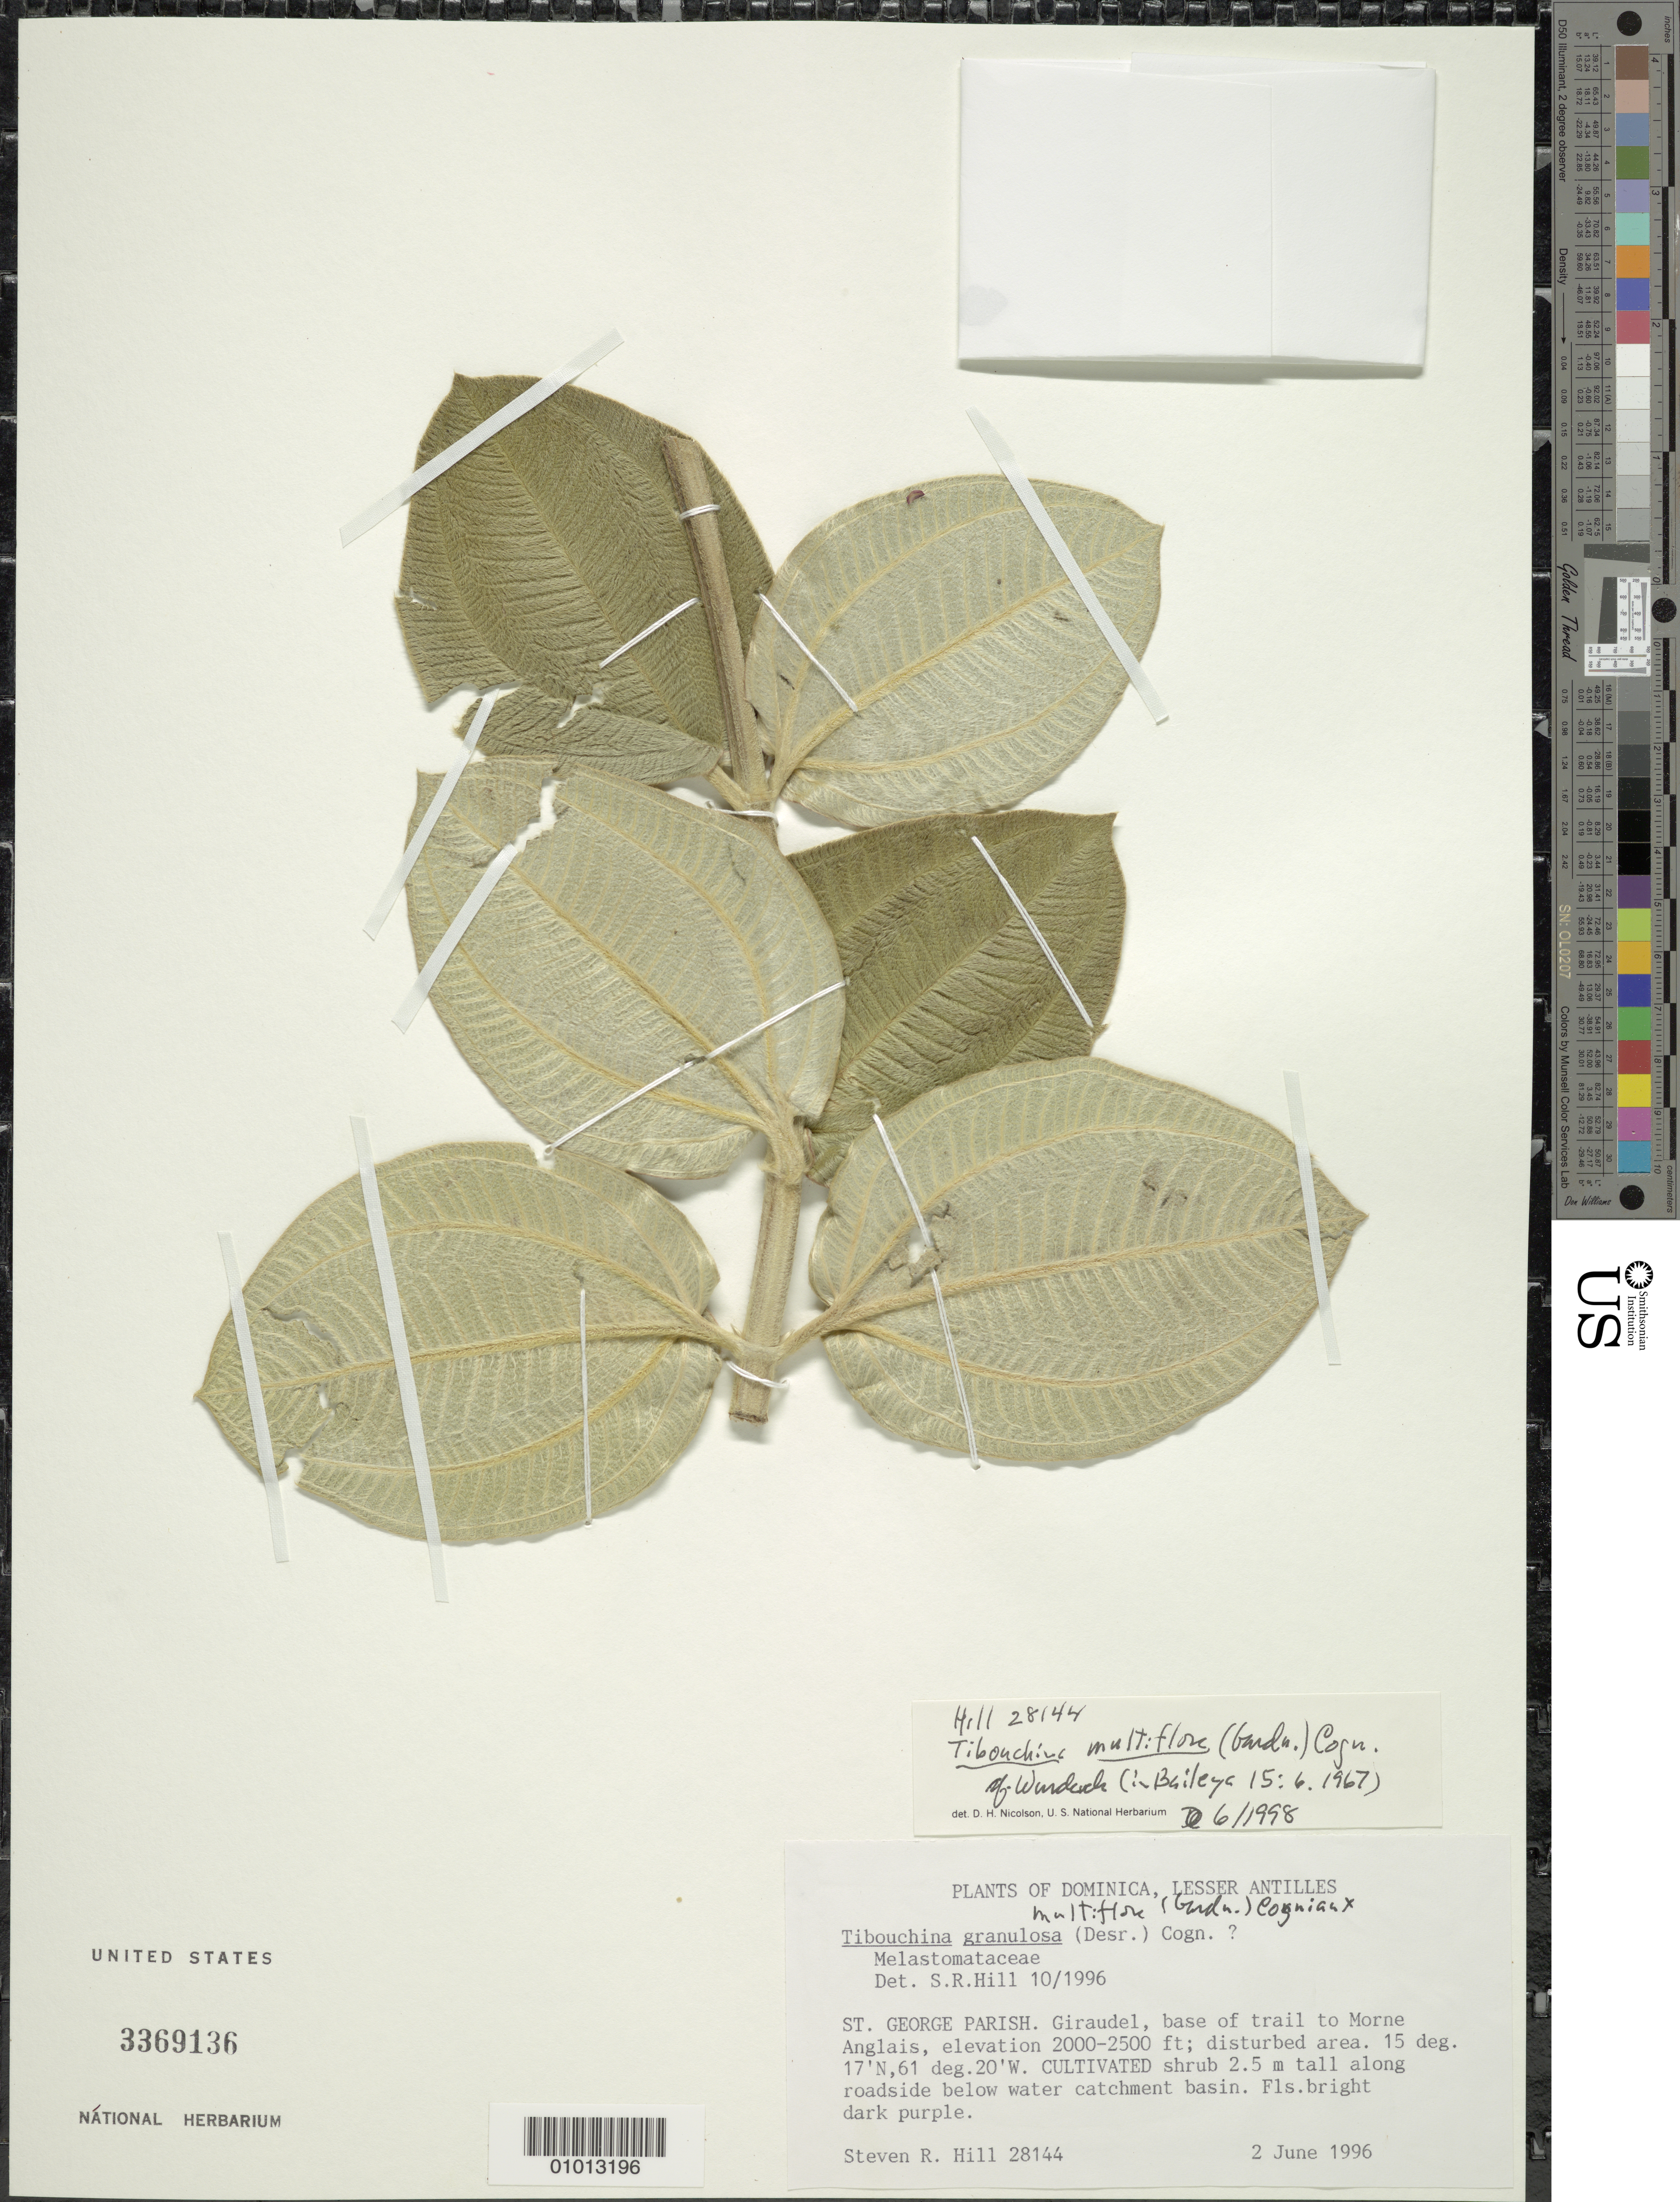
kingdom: Plantae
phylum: Tracheophyta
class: Magnoliopsida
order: Myrtales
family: Melastomataceae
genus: Pleroma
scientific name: Pleroma heteromallum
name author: (D. Don) D. Don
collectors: S. R. Hill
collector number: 28144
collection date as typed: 02 Jun 1996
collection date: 1996-06-02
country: Dominica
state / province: St. George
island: Dominica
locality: Giraudel, base of trail to Morne Anglais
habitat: Disturbed area, along roadside below water catchment basin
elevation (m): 610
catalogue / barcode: US 3369136